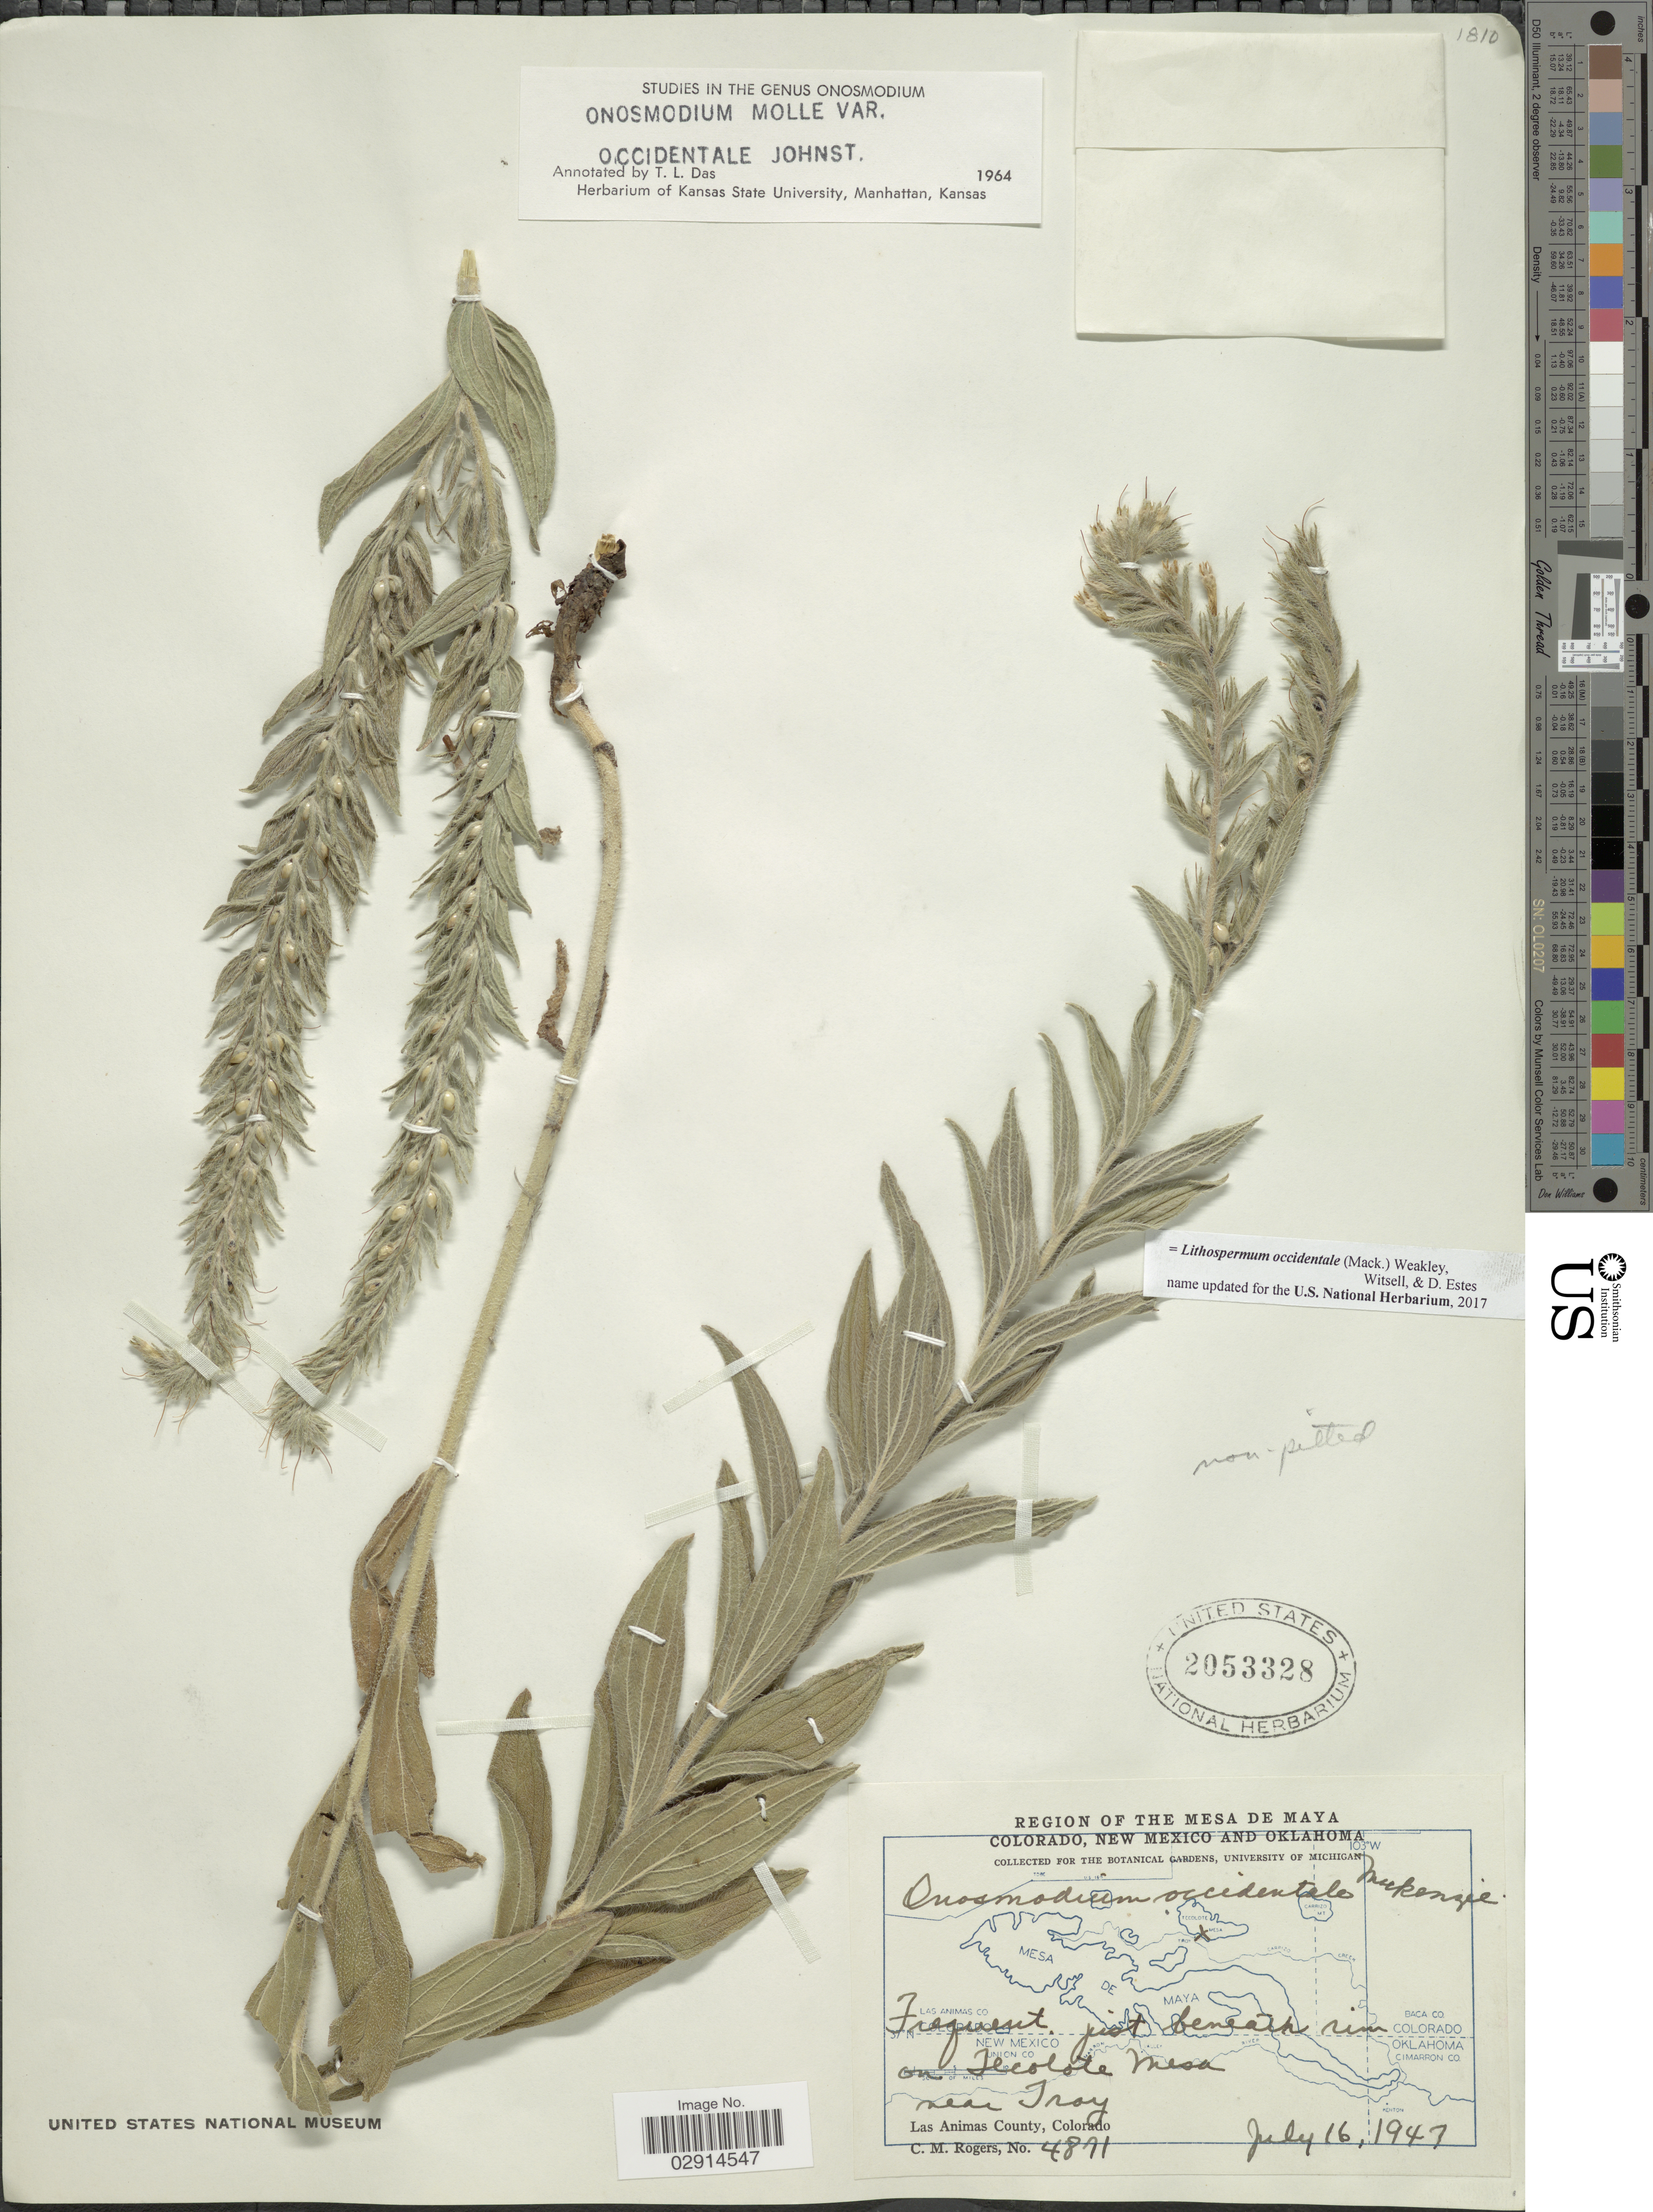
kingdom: Plantae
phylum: Tracheophyta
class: Magnoliopsida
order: Boraginales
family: Boraginaceae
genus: Lithospermum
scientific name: Lithospermum occidentale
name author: (Mack.) Weakley et al.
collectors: C. M. Rogers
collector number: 4871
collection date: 1947-07-16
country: United States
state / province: Colorado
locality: Las Animas County. On Ilcolote Mesa near Troy. Region of the Mesa de Maya.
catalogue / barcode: US 2053328